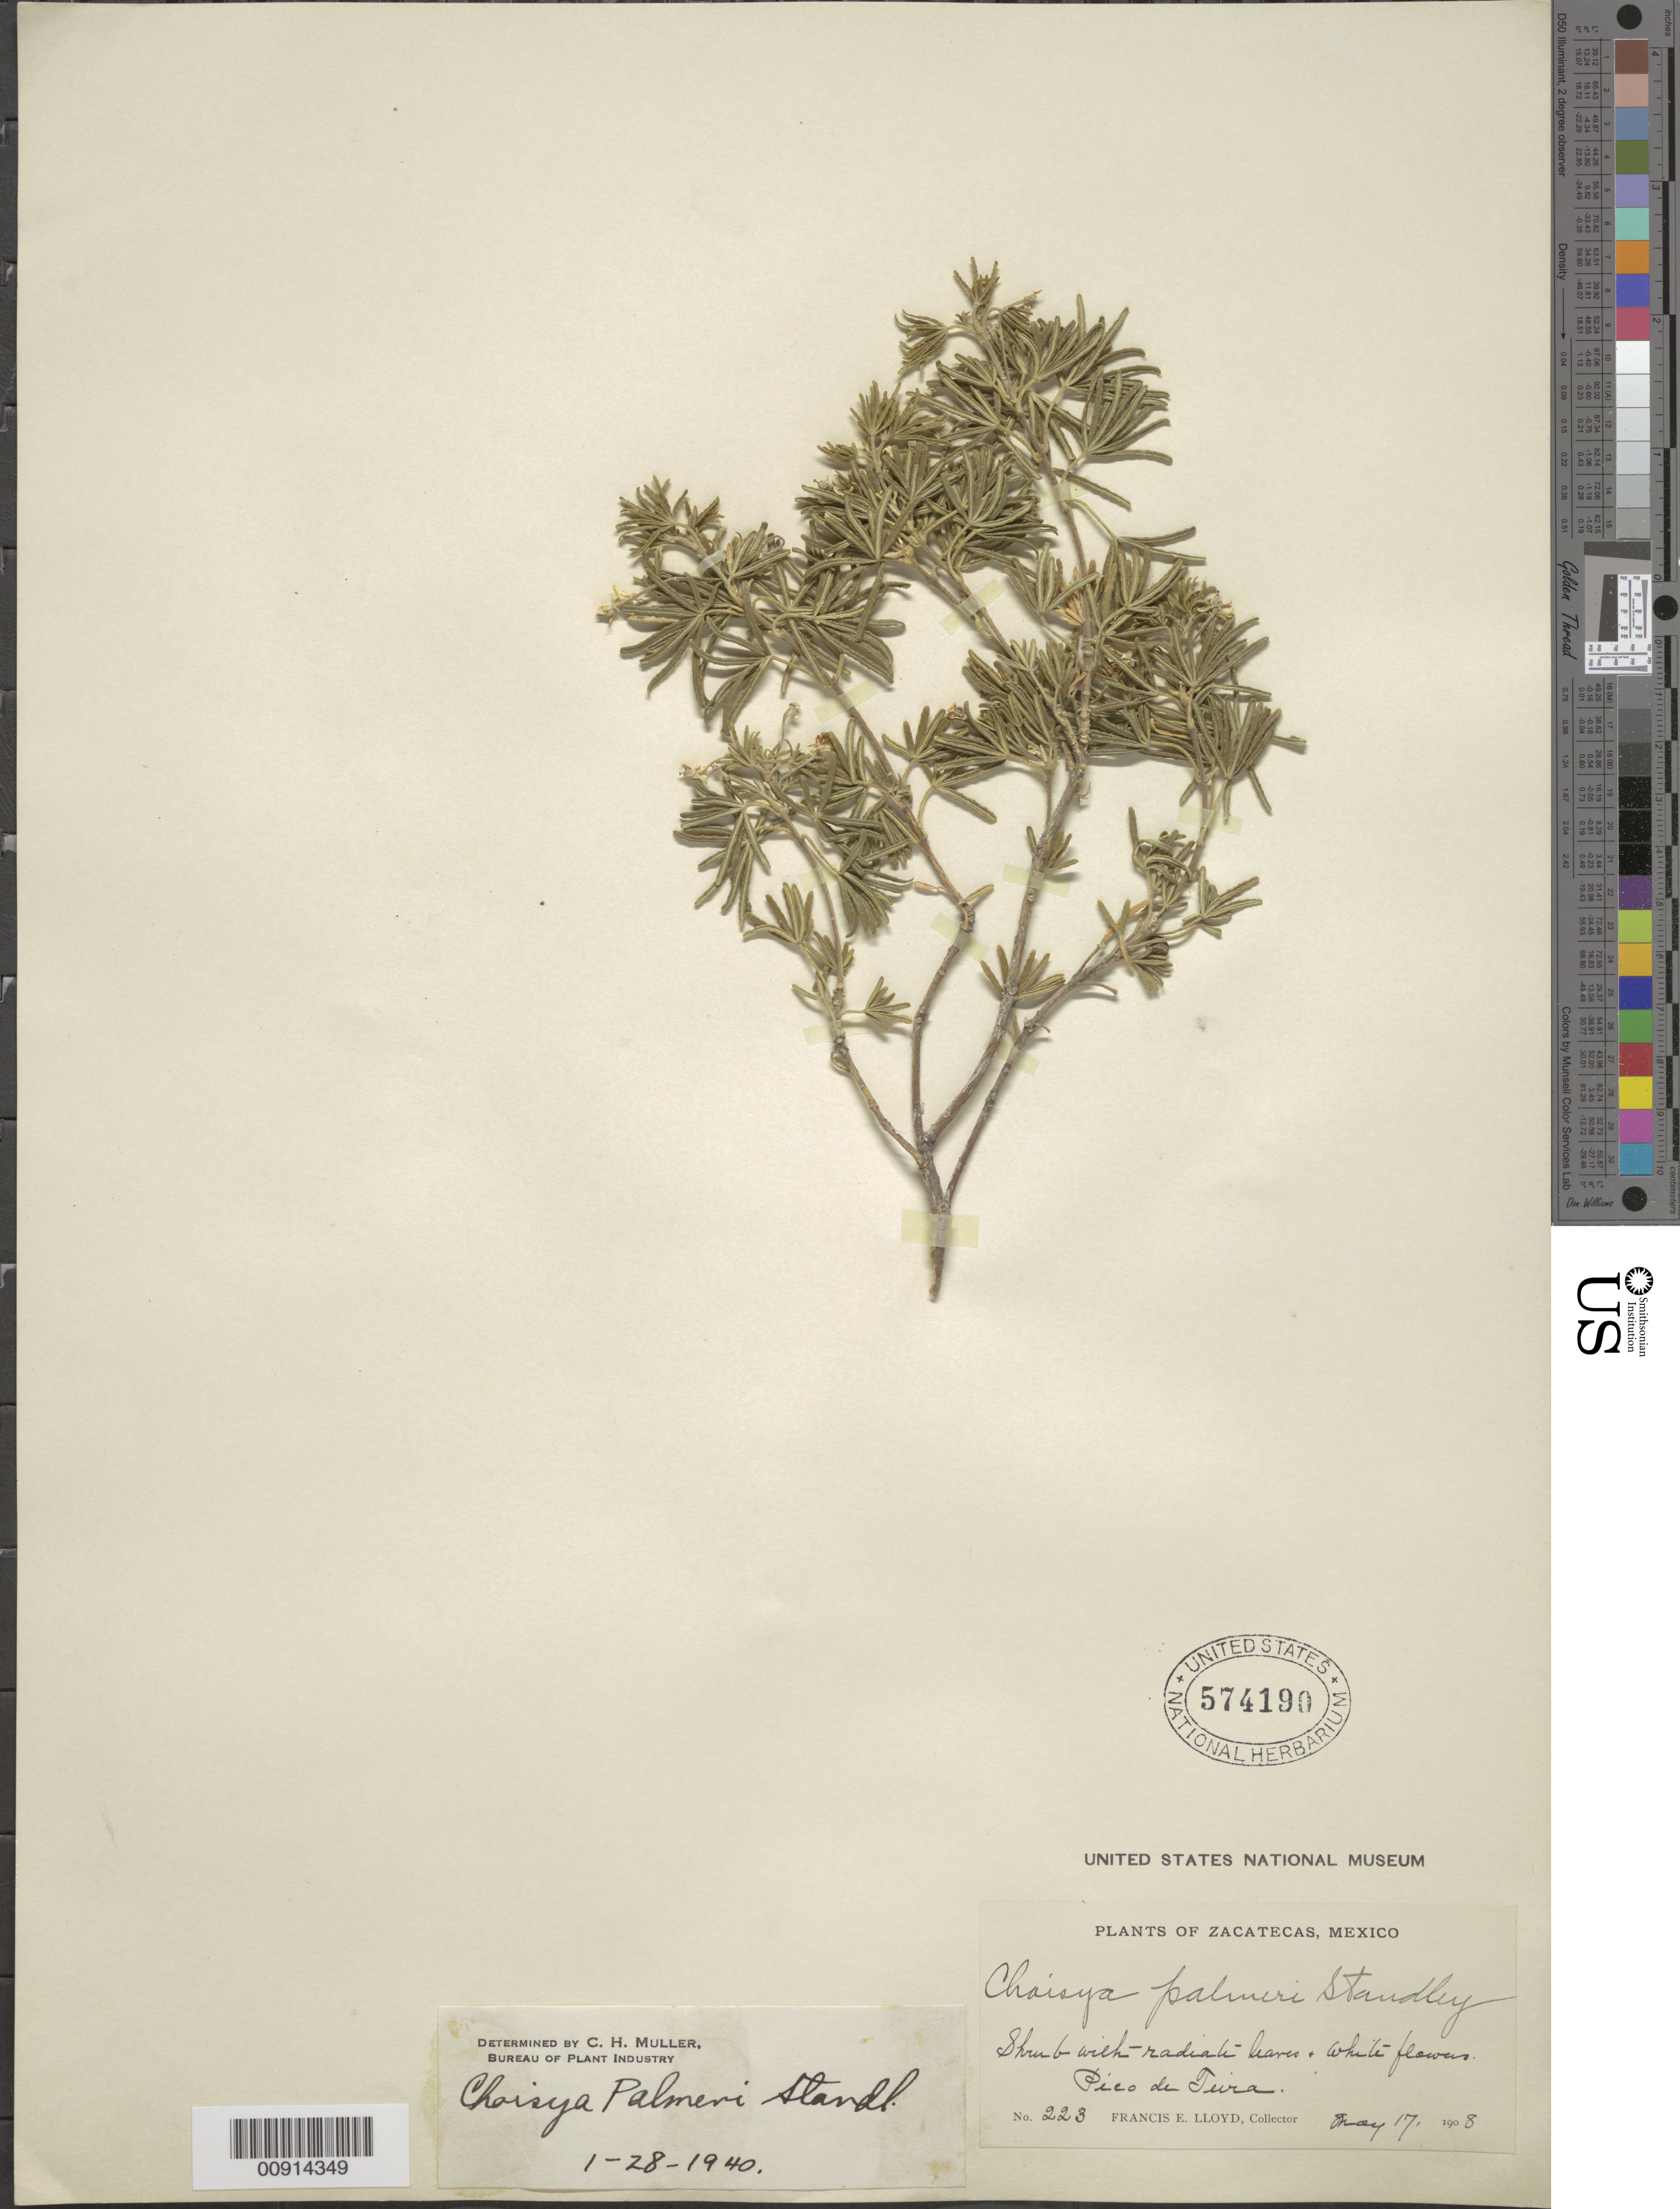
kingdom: Plantae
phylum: Tracheophyta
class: Magnoliopsida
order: Sapindales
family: Rutaceae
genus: Choisya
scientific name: Choisya palmeri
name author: Standl.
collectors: F. E. Lloyd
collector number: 223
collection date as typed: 17 May 1908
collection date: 1908-05-17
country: Mexico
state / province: Zacatecas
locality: Pico de Teira, Zacatecas.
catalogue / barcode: US 574190